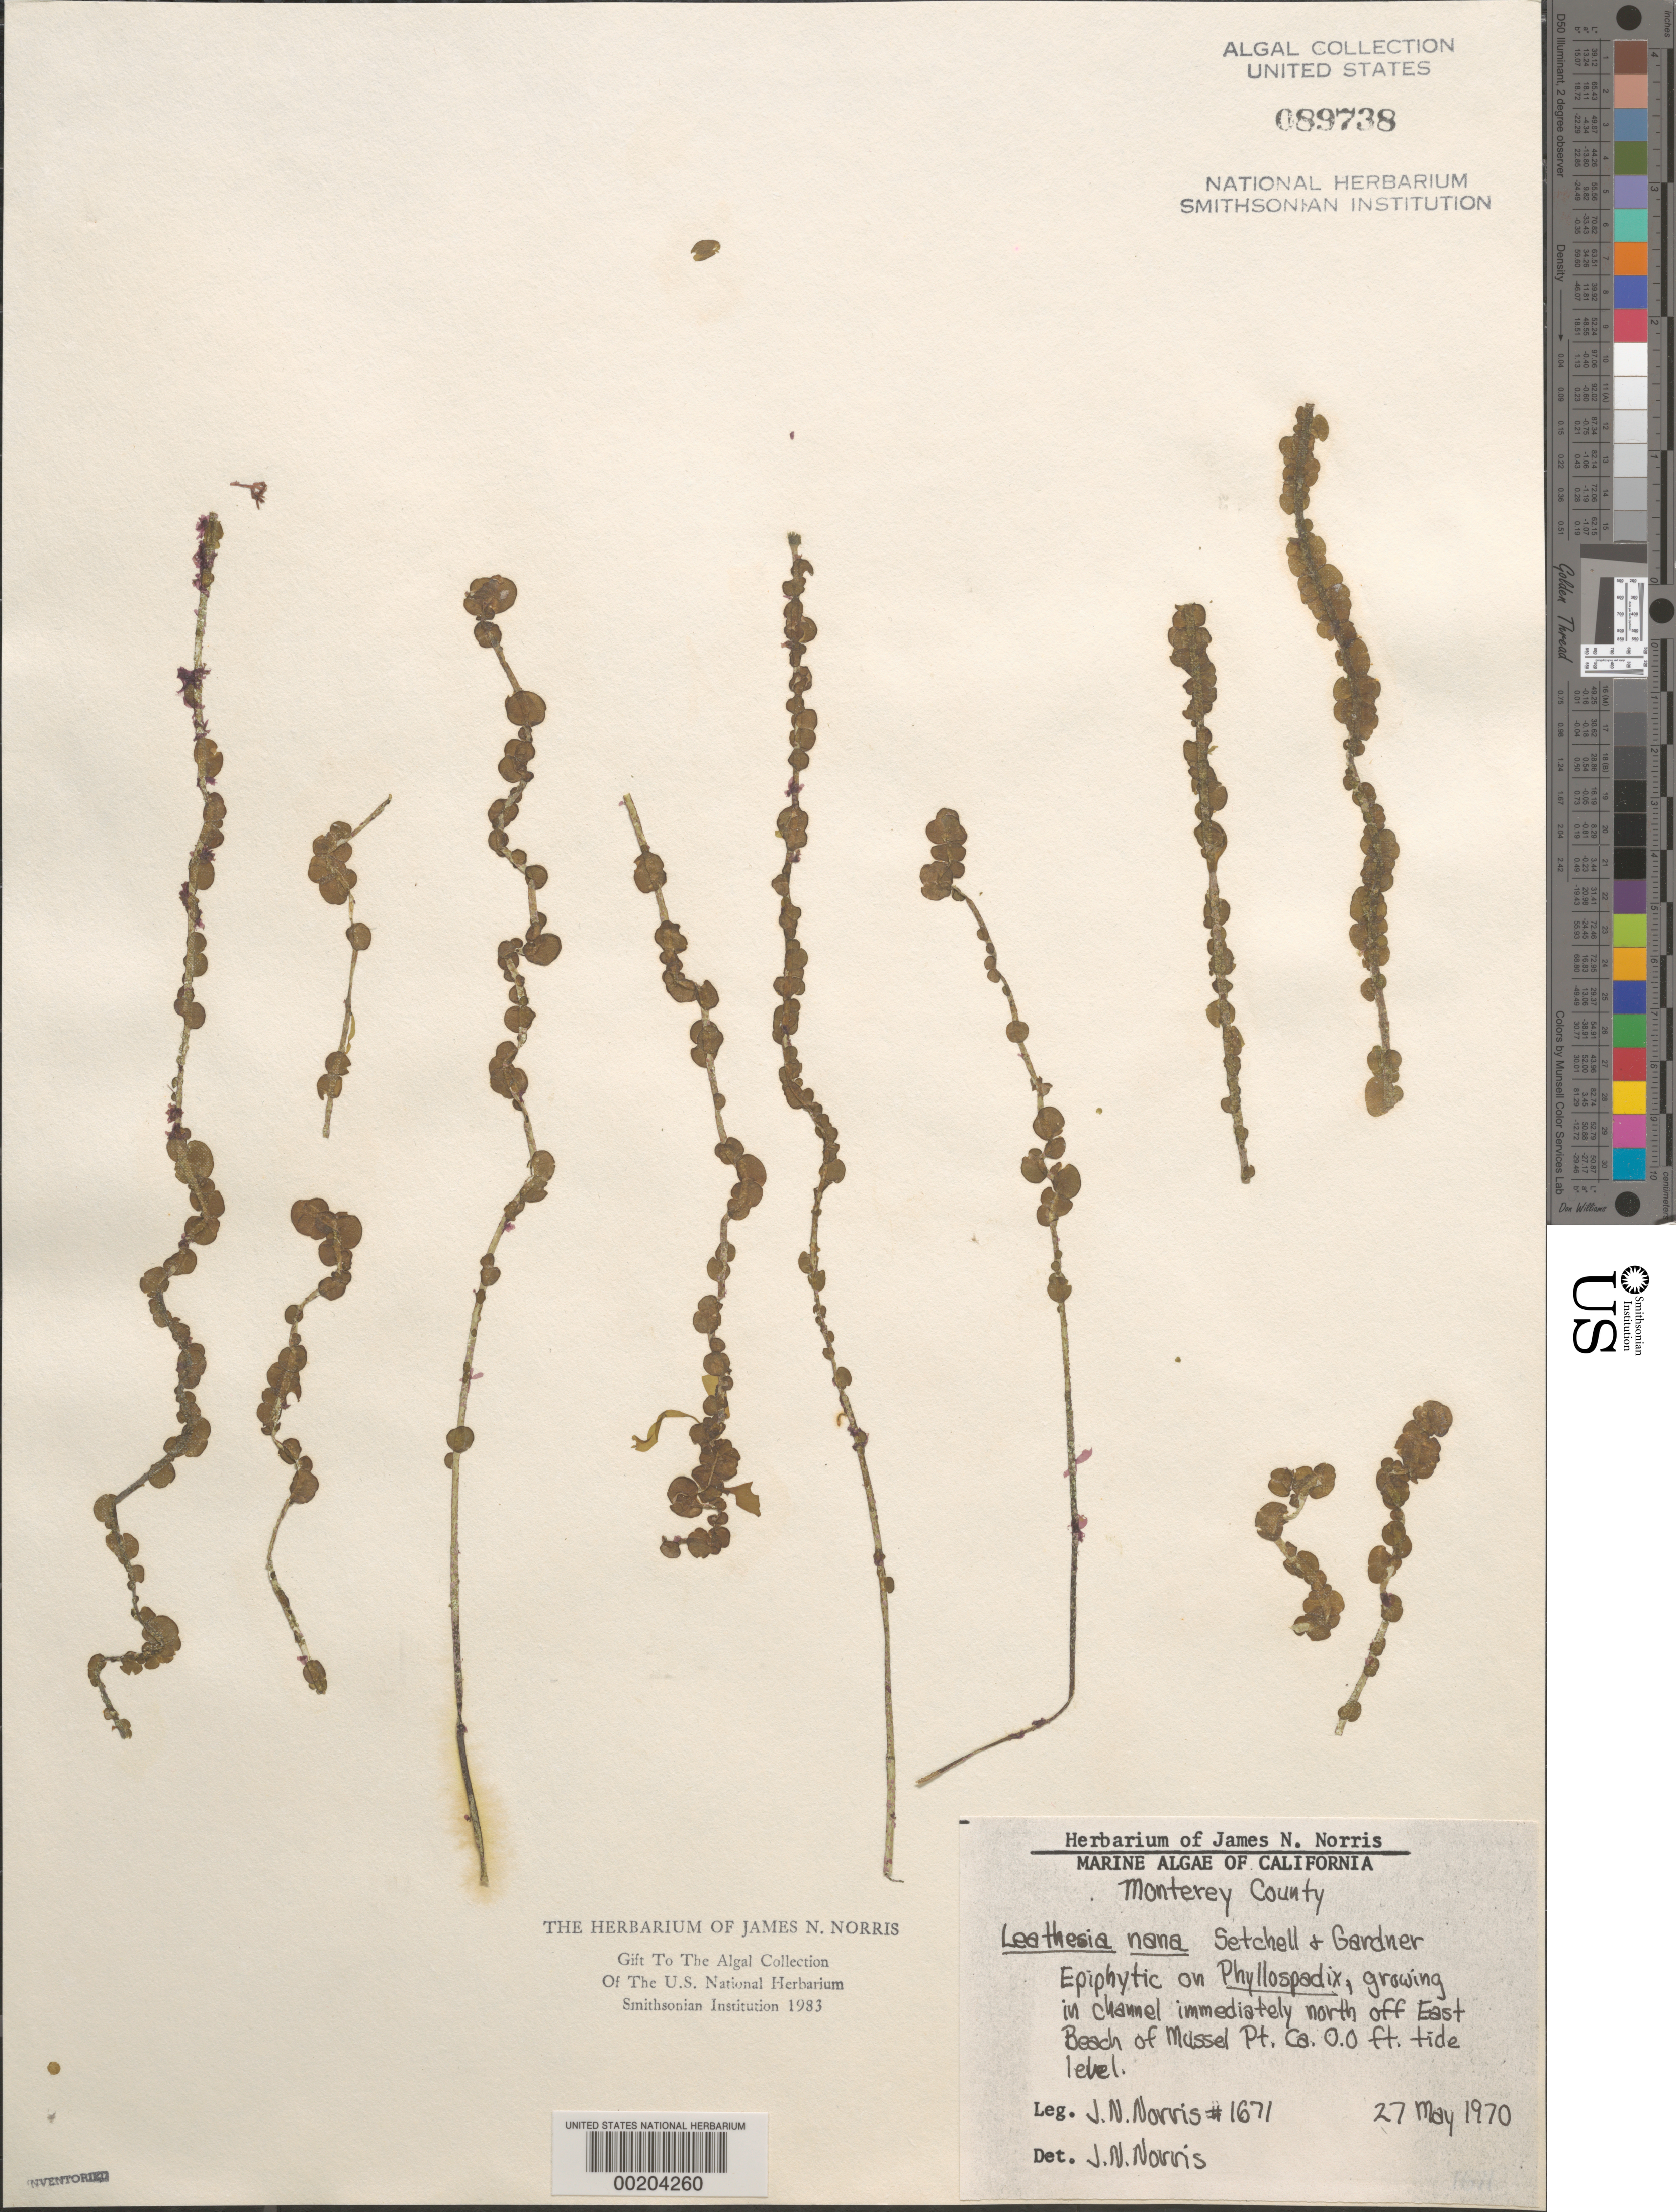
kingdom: Chromista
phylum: Ochrophyta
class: Phaeophyceae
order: Ectocarpales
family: Chordariaceae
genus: Leathesia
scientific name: Leathesia marina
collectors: J. N. Norris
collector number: JN-1671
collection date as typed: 27 May 1970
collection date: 1970-05-27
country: United States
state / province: California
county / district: Monterey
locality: Mussel Point, off east beach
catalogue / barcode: US 89738